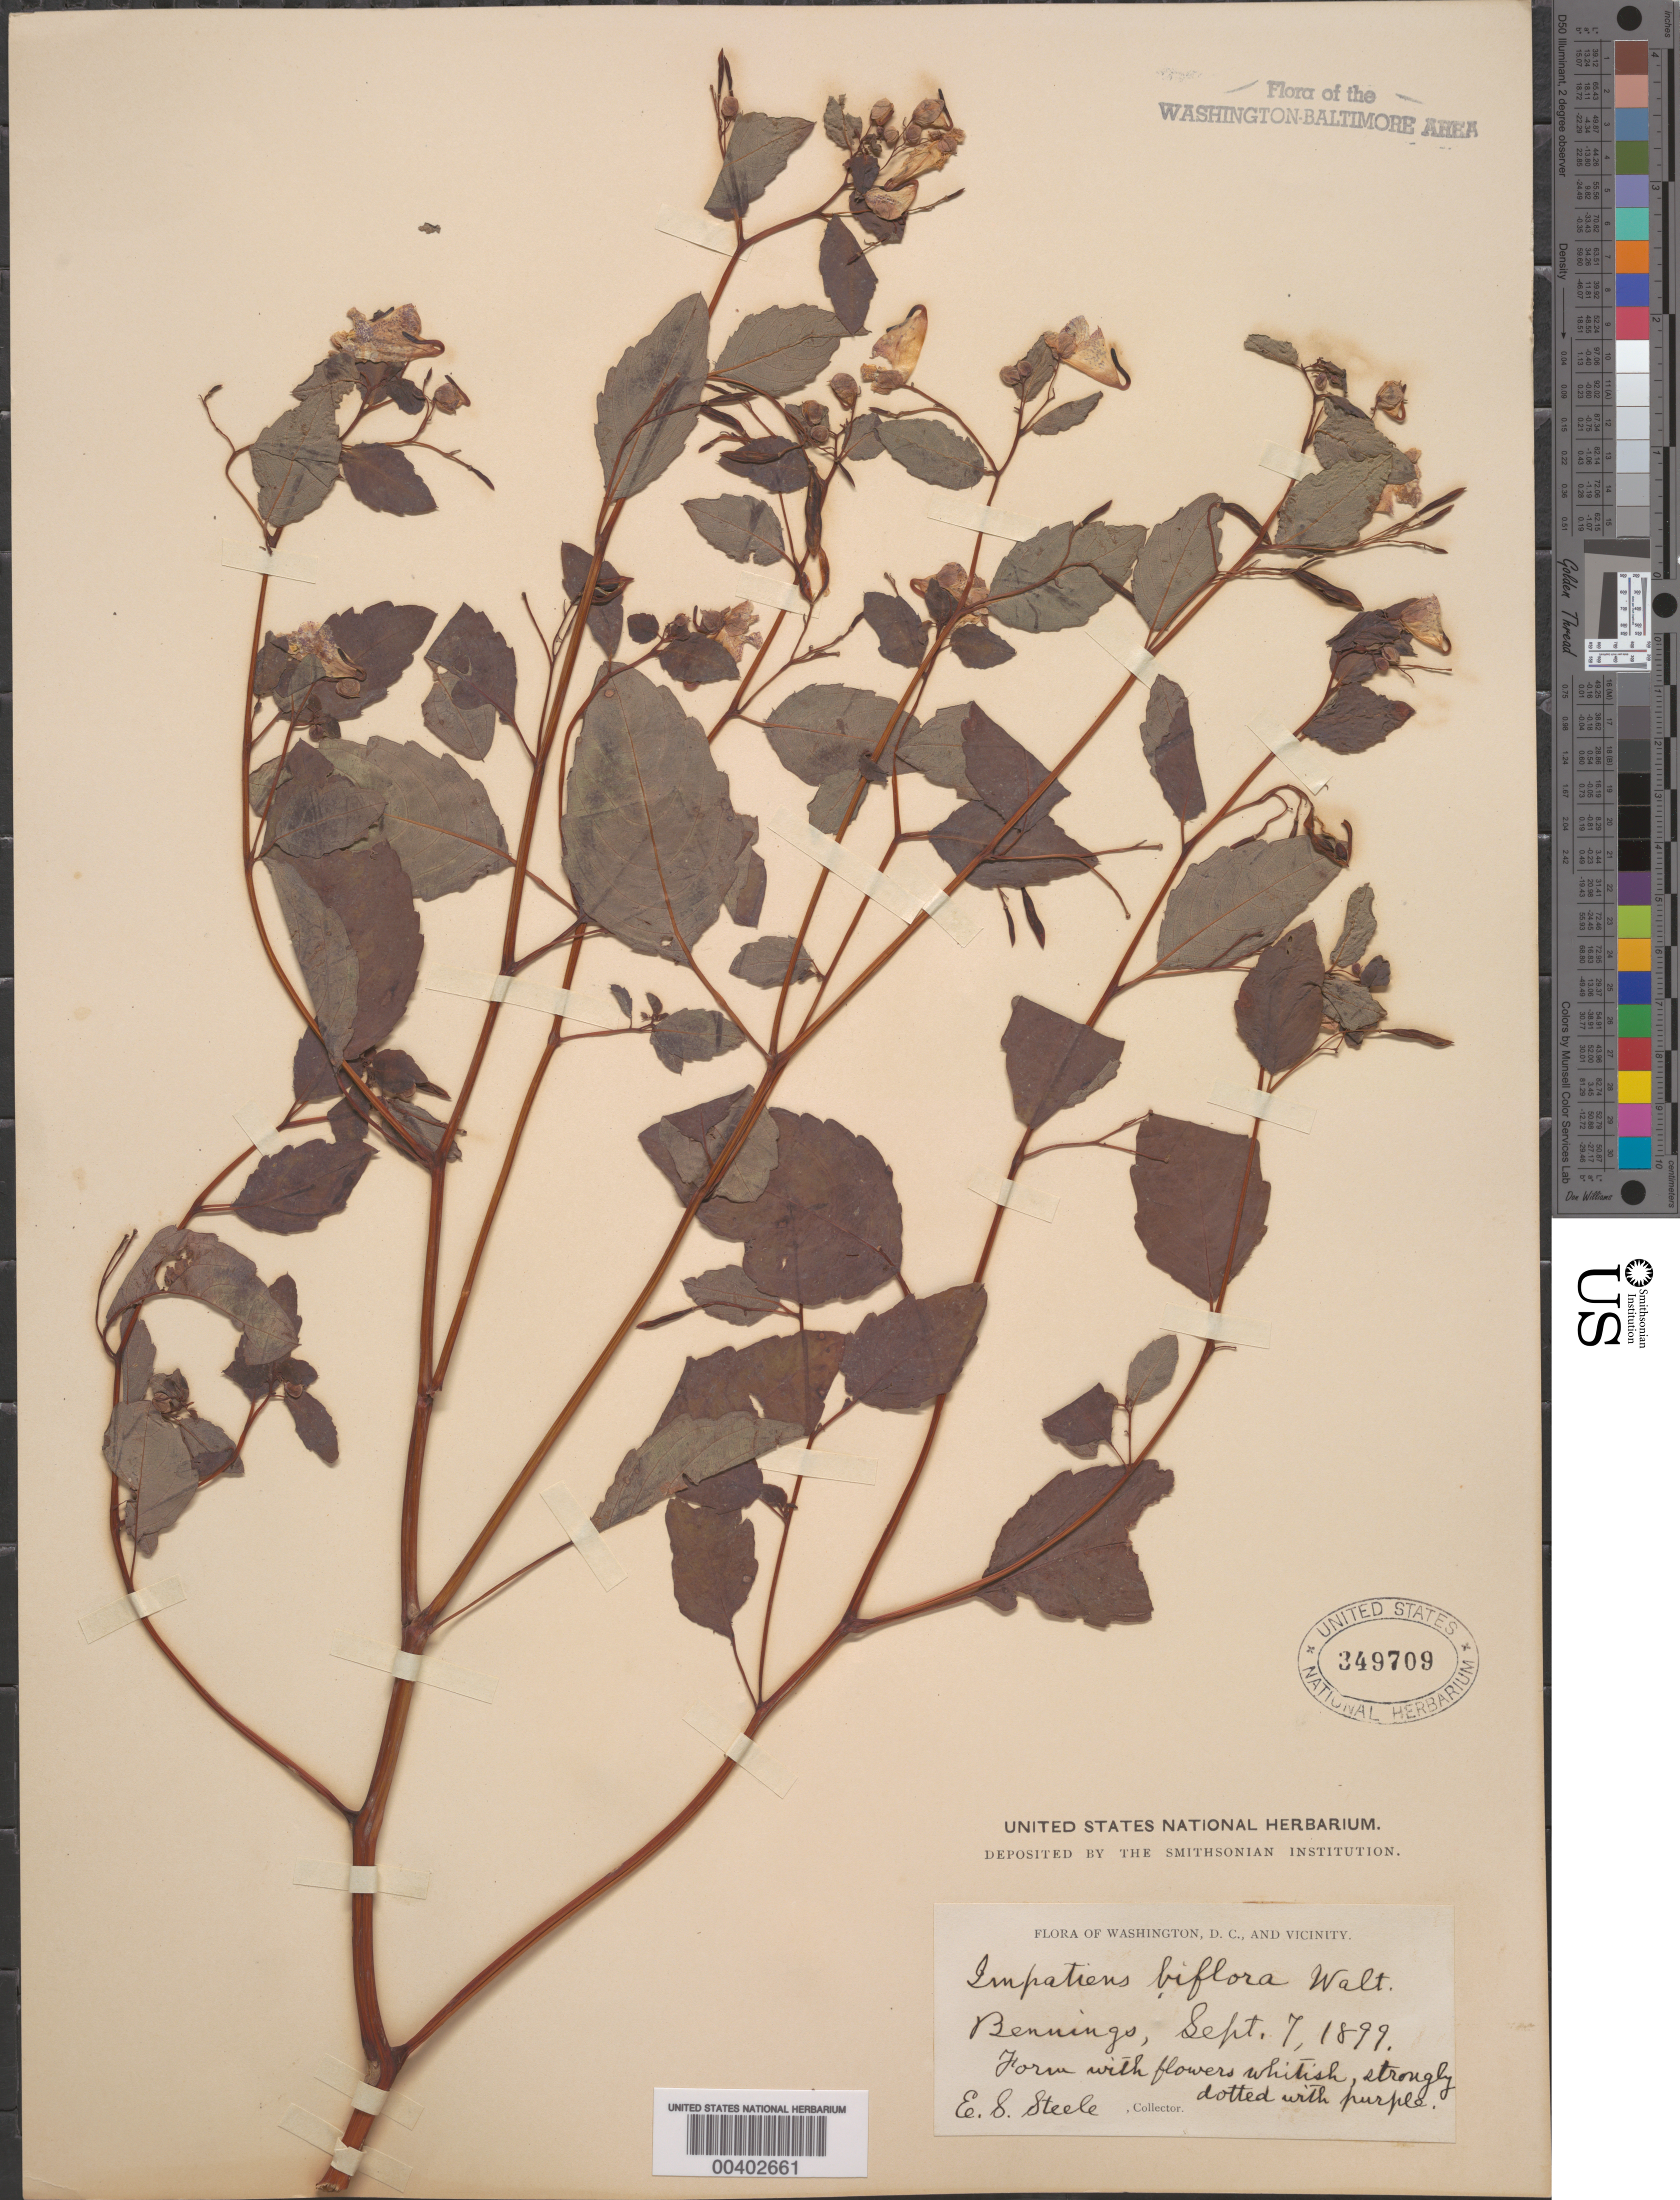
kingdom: Plantae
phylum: Tracheophyta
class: Magnoliopsida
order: Ericales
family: Balsaminaceae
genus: Impatiens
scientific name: Impatiens capensis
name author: Meerb.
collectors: E. Steele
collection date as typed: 07 Sep 1899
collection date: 1899-09-07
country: United States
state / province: District of Columbia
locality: Bennings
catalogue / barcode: US 349709